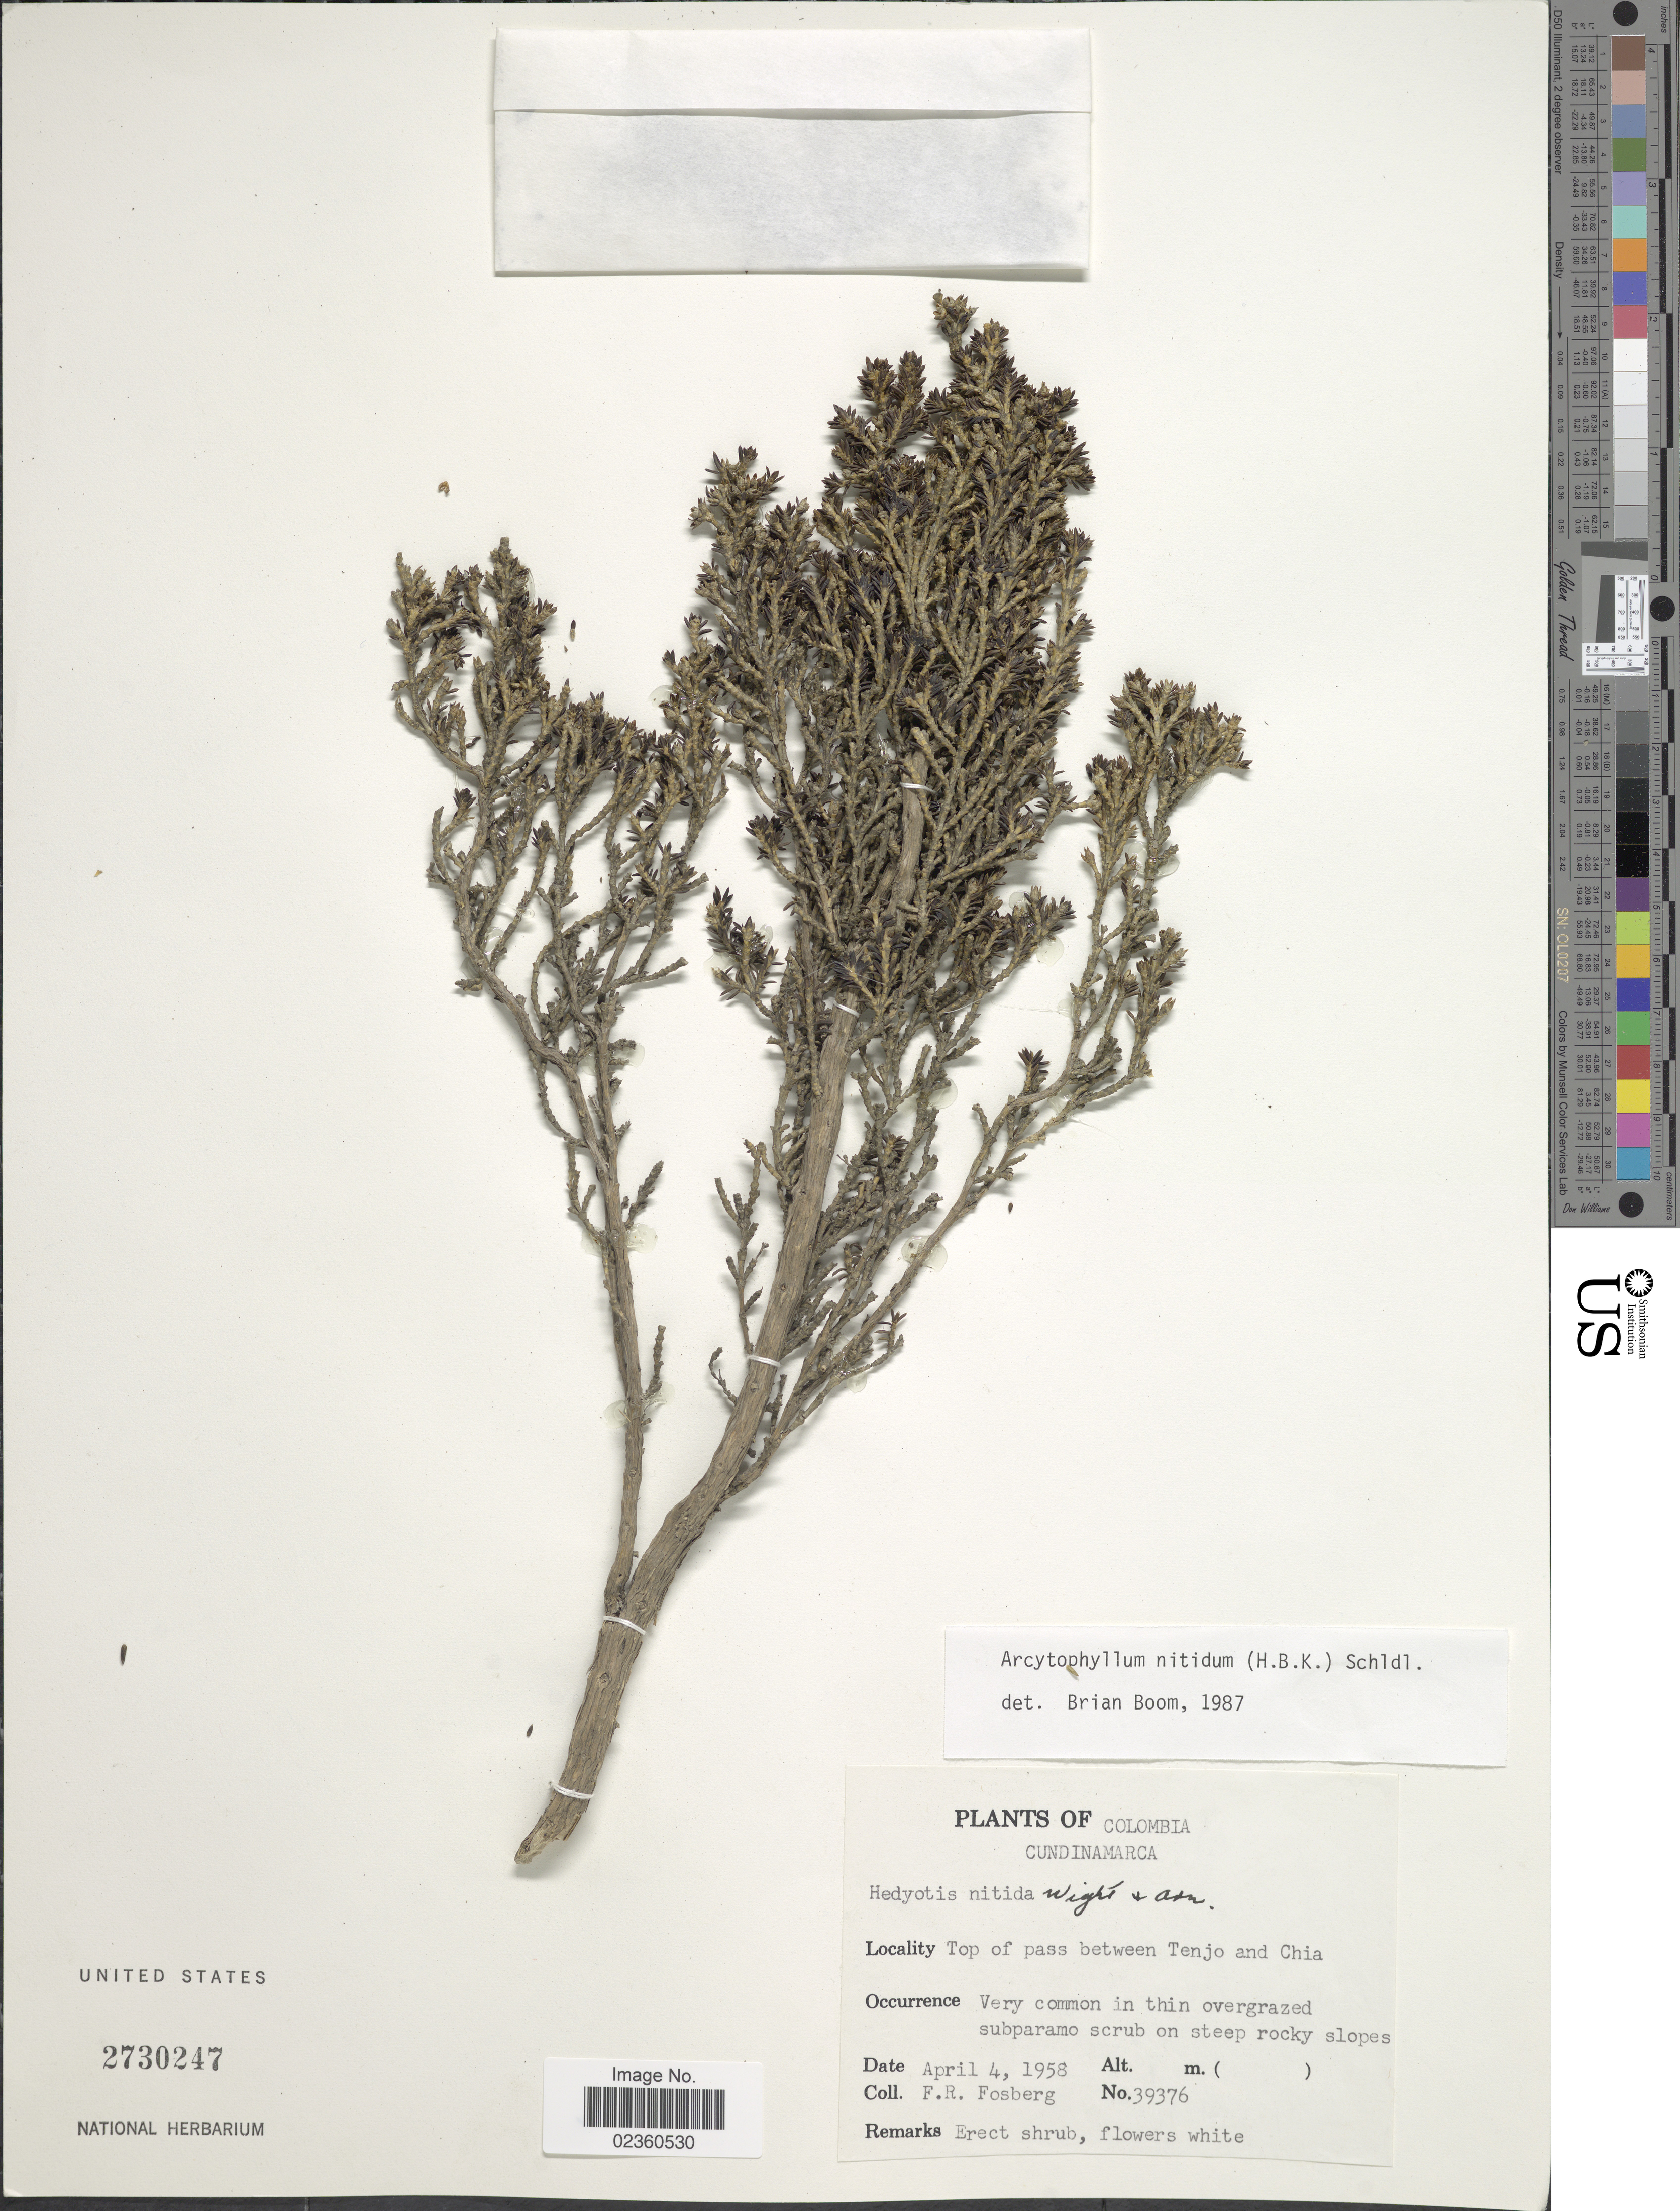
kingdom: Plantae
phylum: Tracheophyta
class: Magnoliopsida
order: Gentianales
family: Rubiaceae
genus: Arcytophyllum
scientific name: Arcytophyllum nitidum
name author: (Kunth) Schltdl.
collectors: F. R. Fosberg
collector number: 39376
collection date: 1958-04-04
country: Colombia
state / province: Cundinamarca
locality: Top of pass between Tenjo and Chia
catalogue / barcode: US 2730247